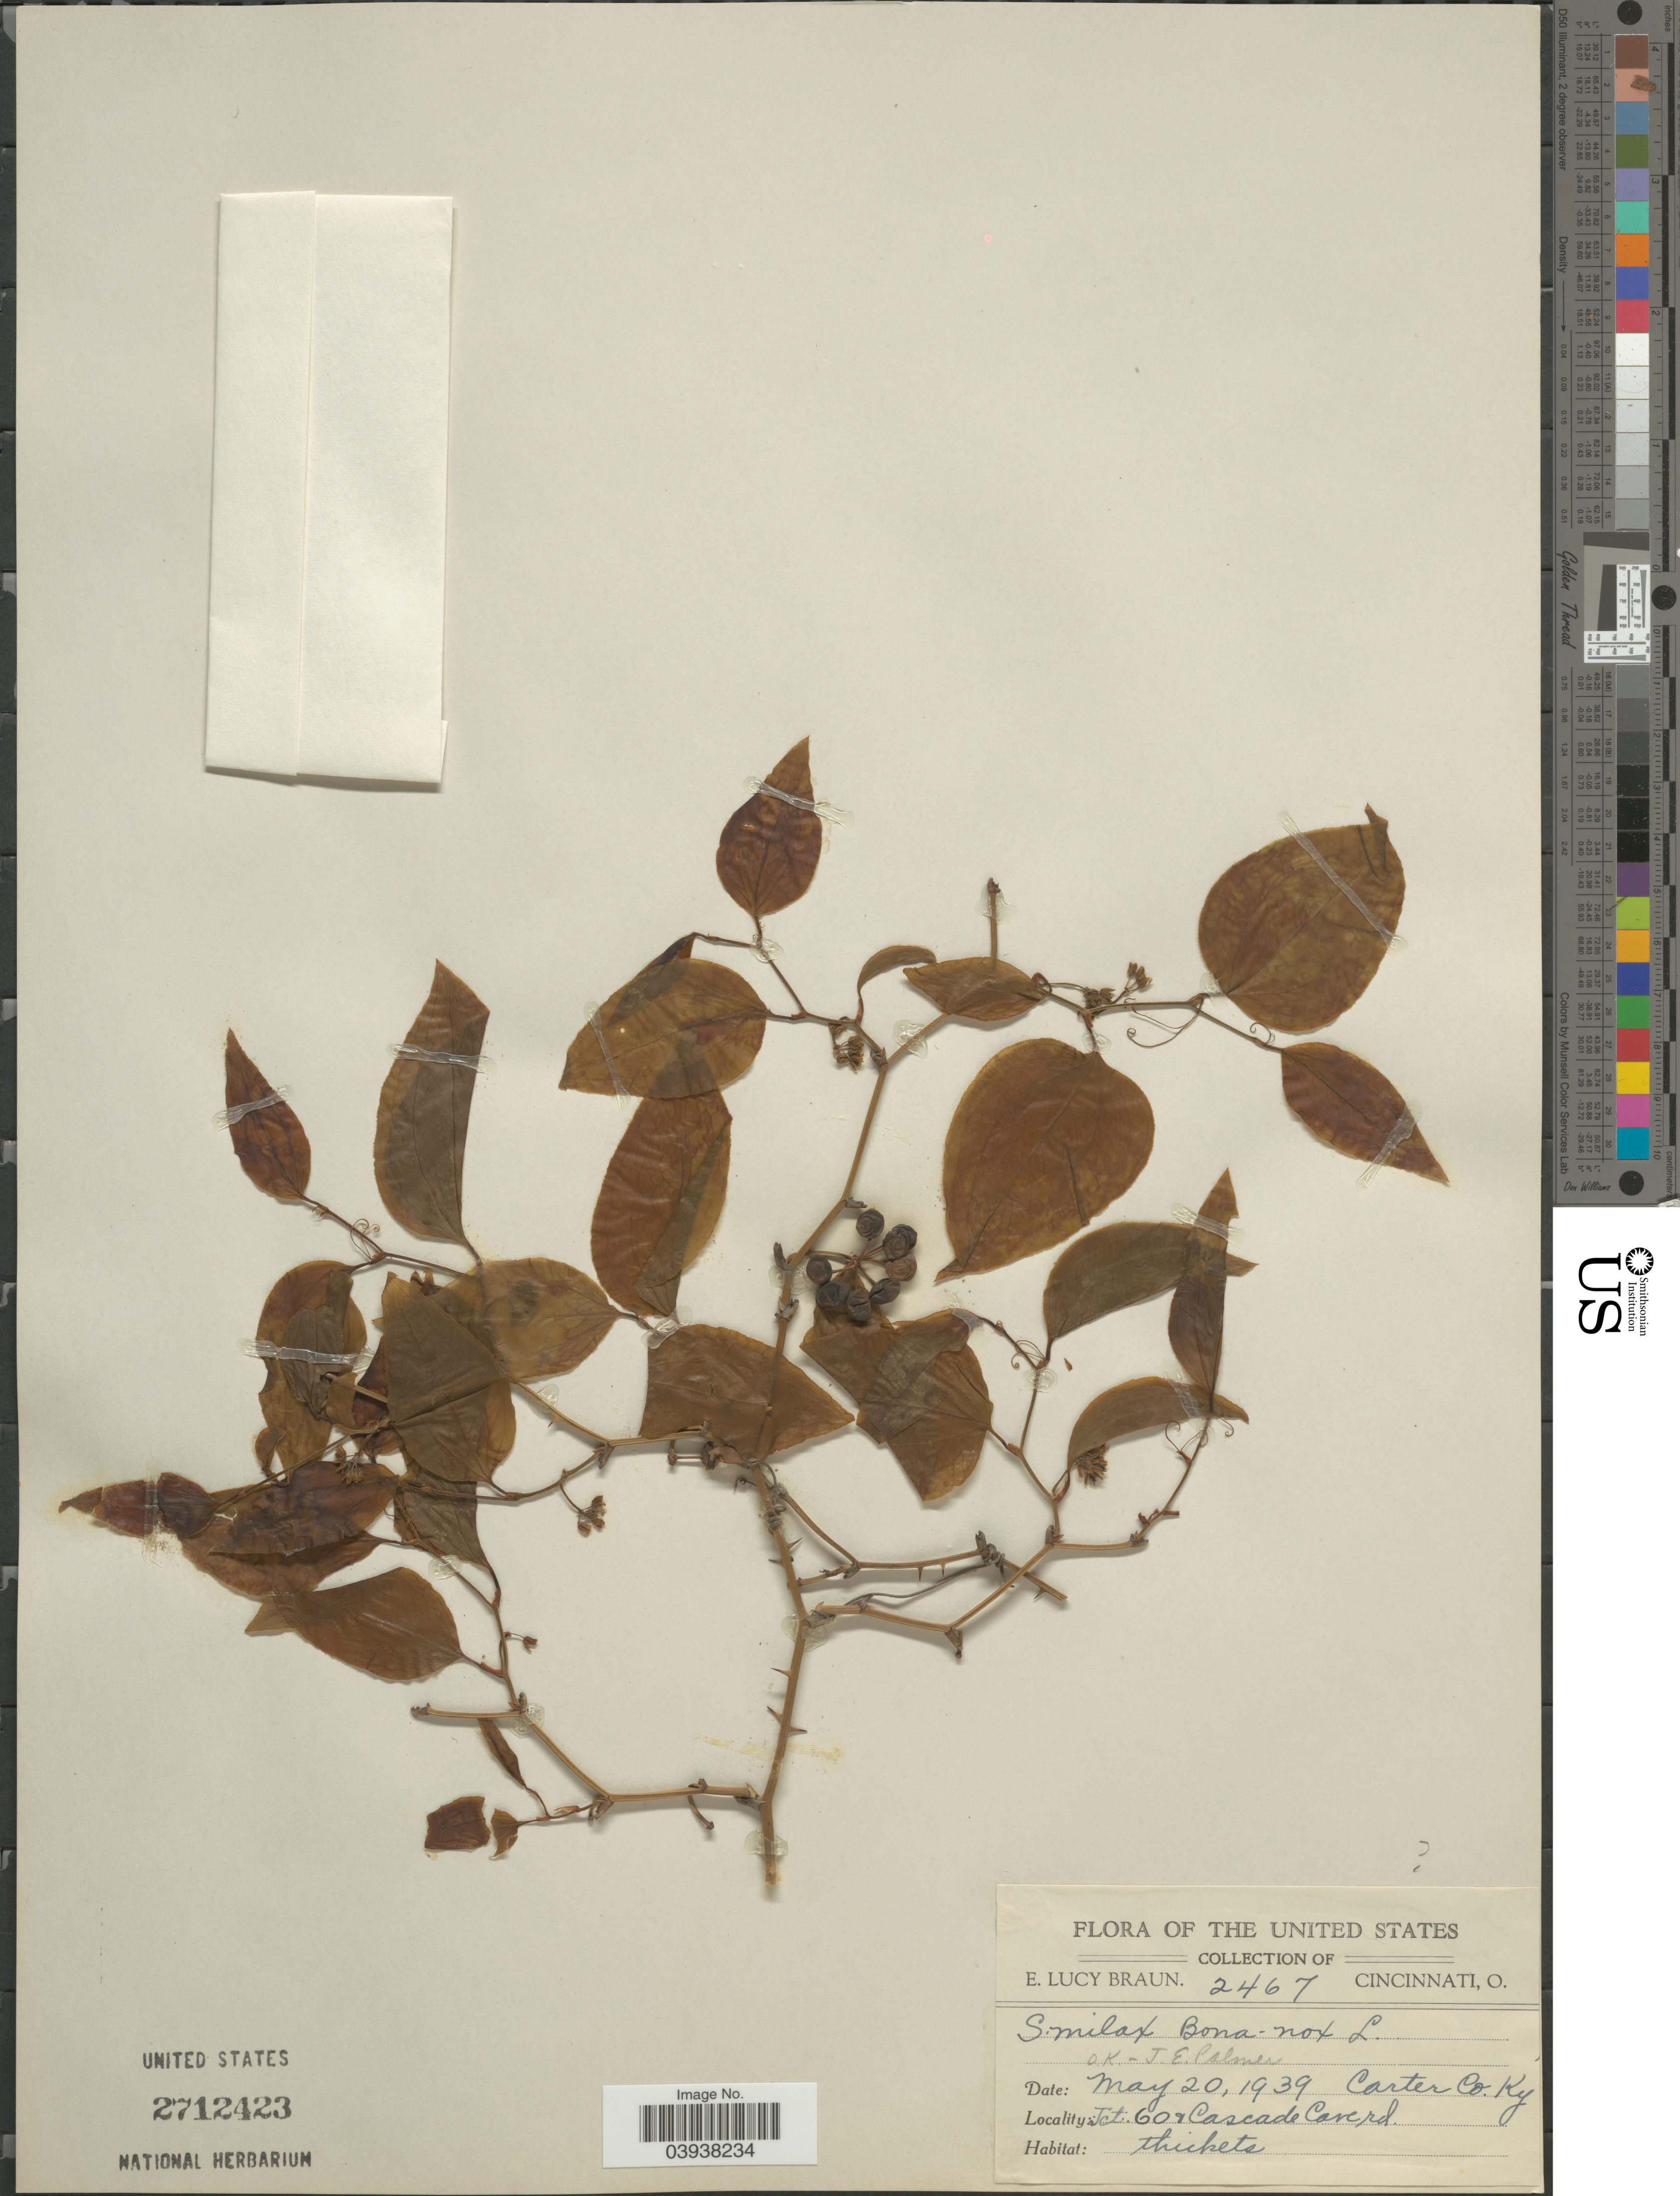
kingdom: Plantae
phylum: Tracheophyta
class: Liliopsida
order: Liliales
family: Smilacaceae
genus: Smilax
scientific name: Smilax bona-nox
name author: L.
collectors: E. L. Braun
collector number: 2467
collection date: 1939-05-20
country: United States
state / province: Kentucky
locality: Carter Co. Jct. 60 & Cascade Cave rd.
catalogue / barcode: US 2712423